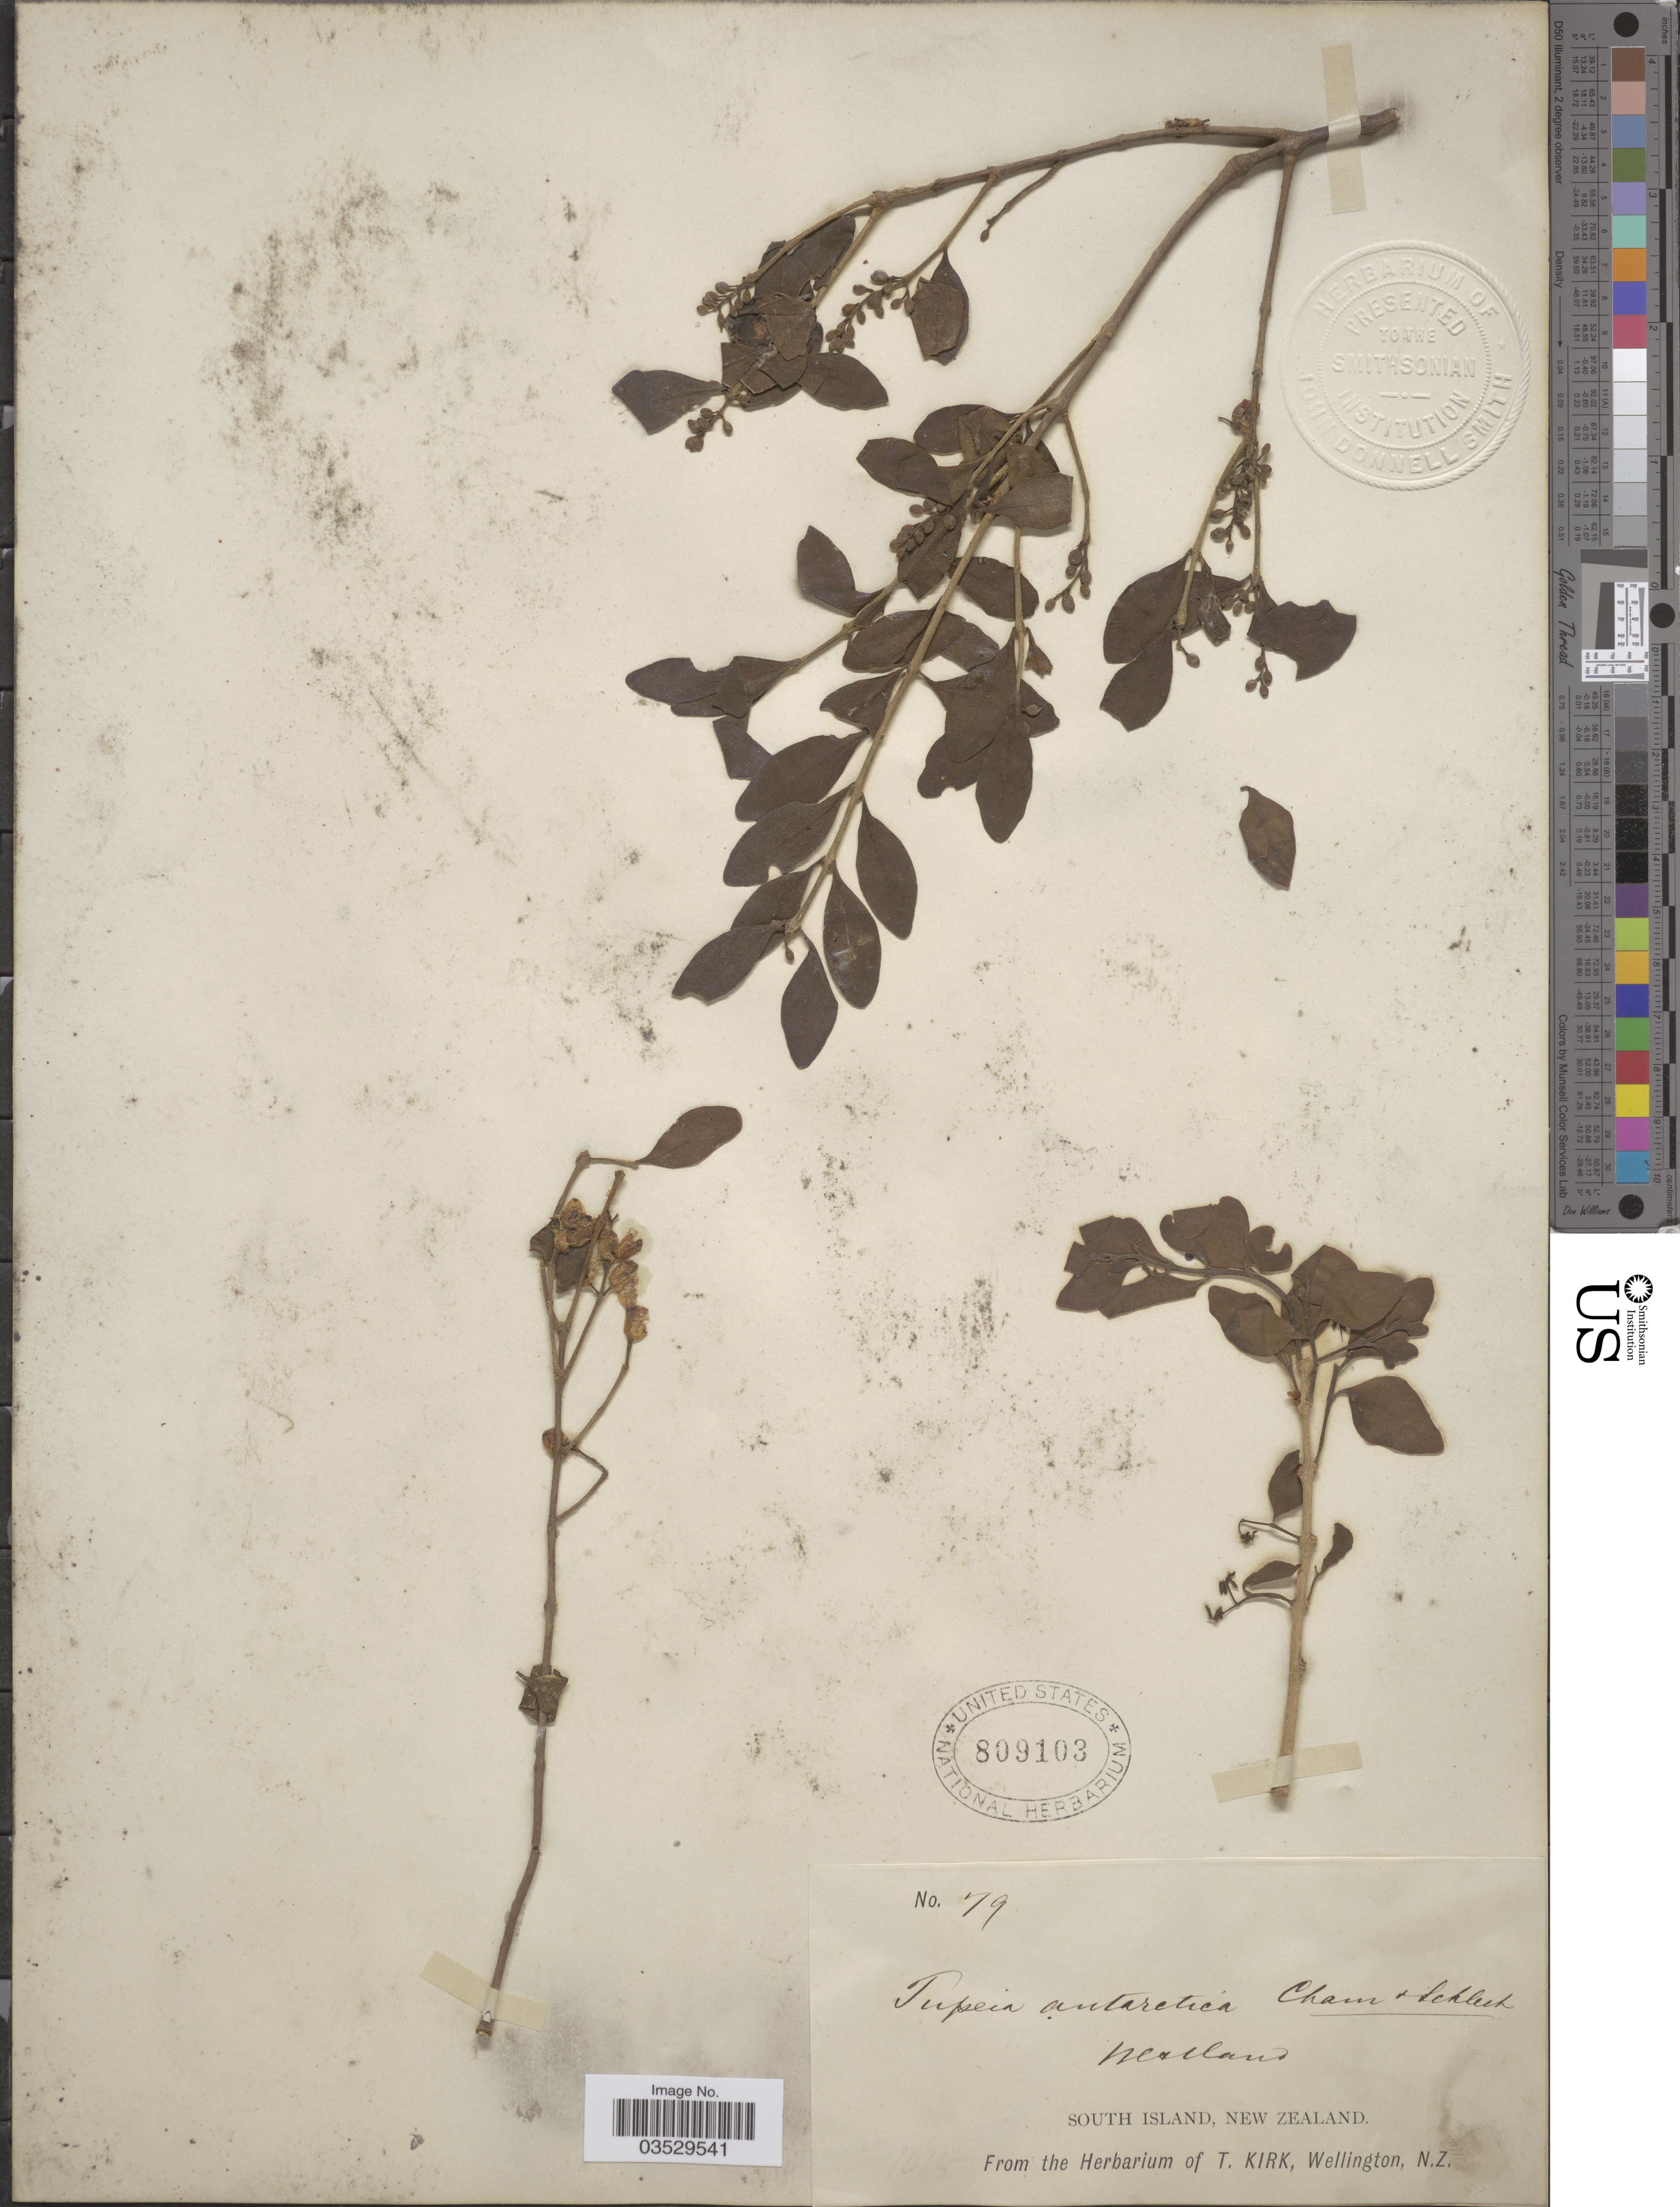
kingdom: Plantae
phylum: Tracheophyta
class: Magnoliopsida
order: Santalales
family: Loranthaceae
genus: Tupeia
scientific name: Tupeia antarctica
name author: (G. Forst.) Cham. & Schltdl.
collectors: ex herb. T. Kirk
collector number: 79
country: New Zealand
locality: Westland. South Island.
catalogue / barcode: US 809103